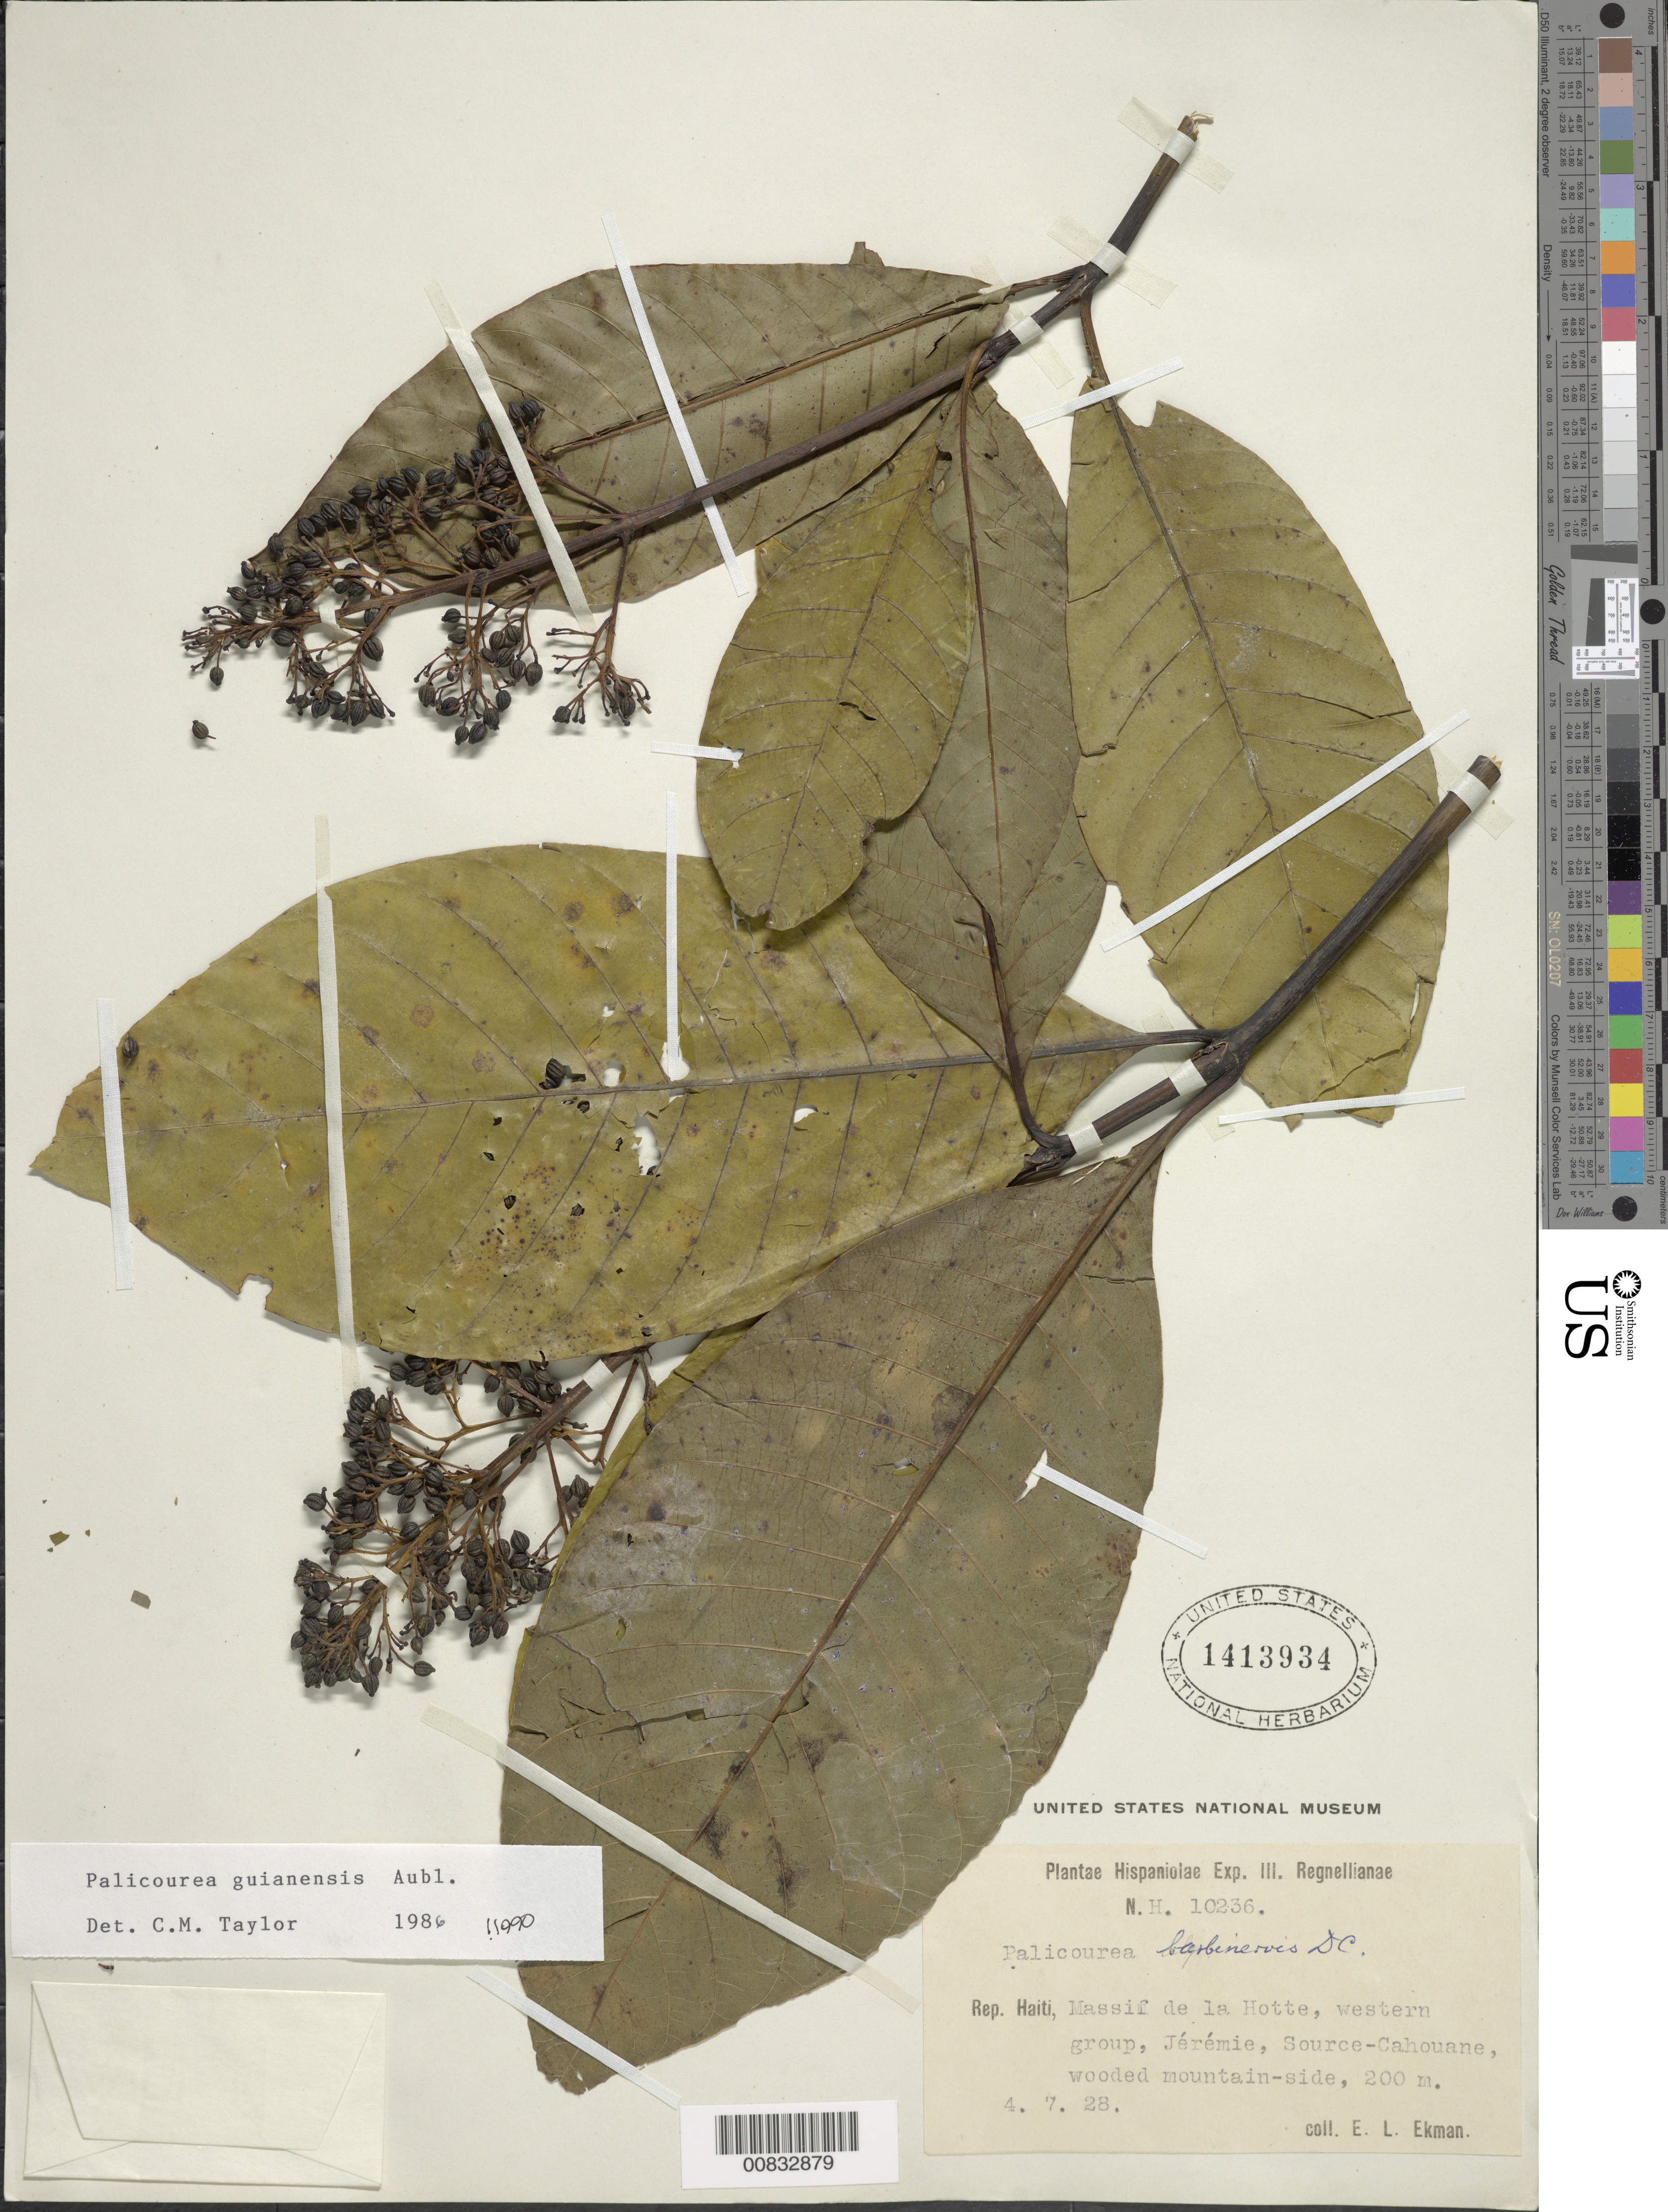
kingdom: Plantae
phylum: Tracheophyta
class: Magnoliopsida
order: Gentianales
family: Rubiaceae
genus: Palicourea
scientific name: Palicourea guianensis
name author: Aubl.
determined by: Taylor, Charlotte M.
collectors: E. L. Ekman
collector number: H 10236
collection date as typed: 04 Jul 1928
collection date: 1928-07-04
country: Haiti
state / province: Grand'Anse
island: Hispaniola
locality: Massif de la Hotte, western group, Jérémie, Source-Cahouane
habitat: Wooded mountain-side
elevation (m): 200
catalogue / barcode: US 1413934